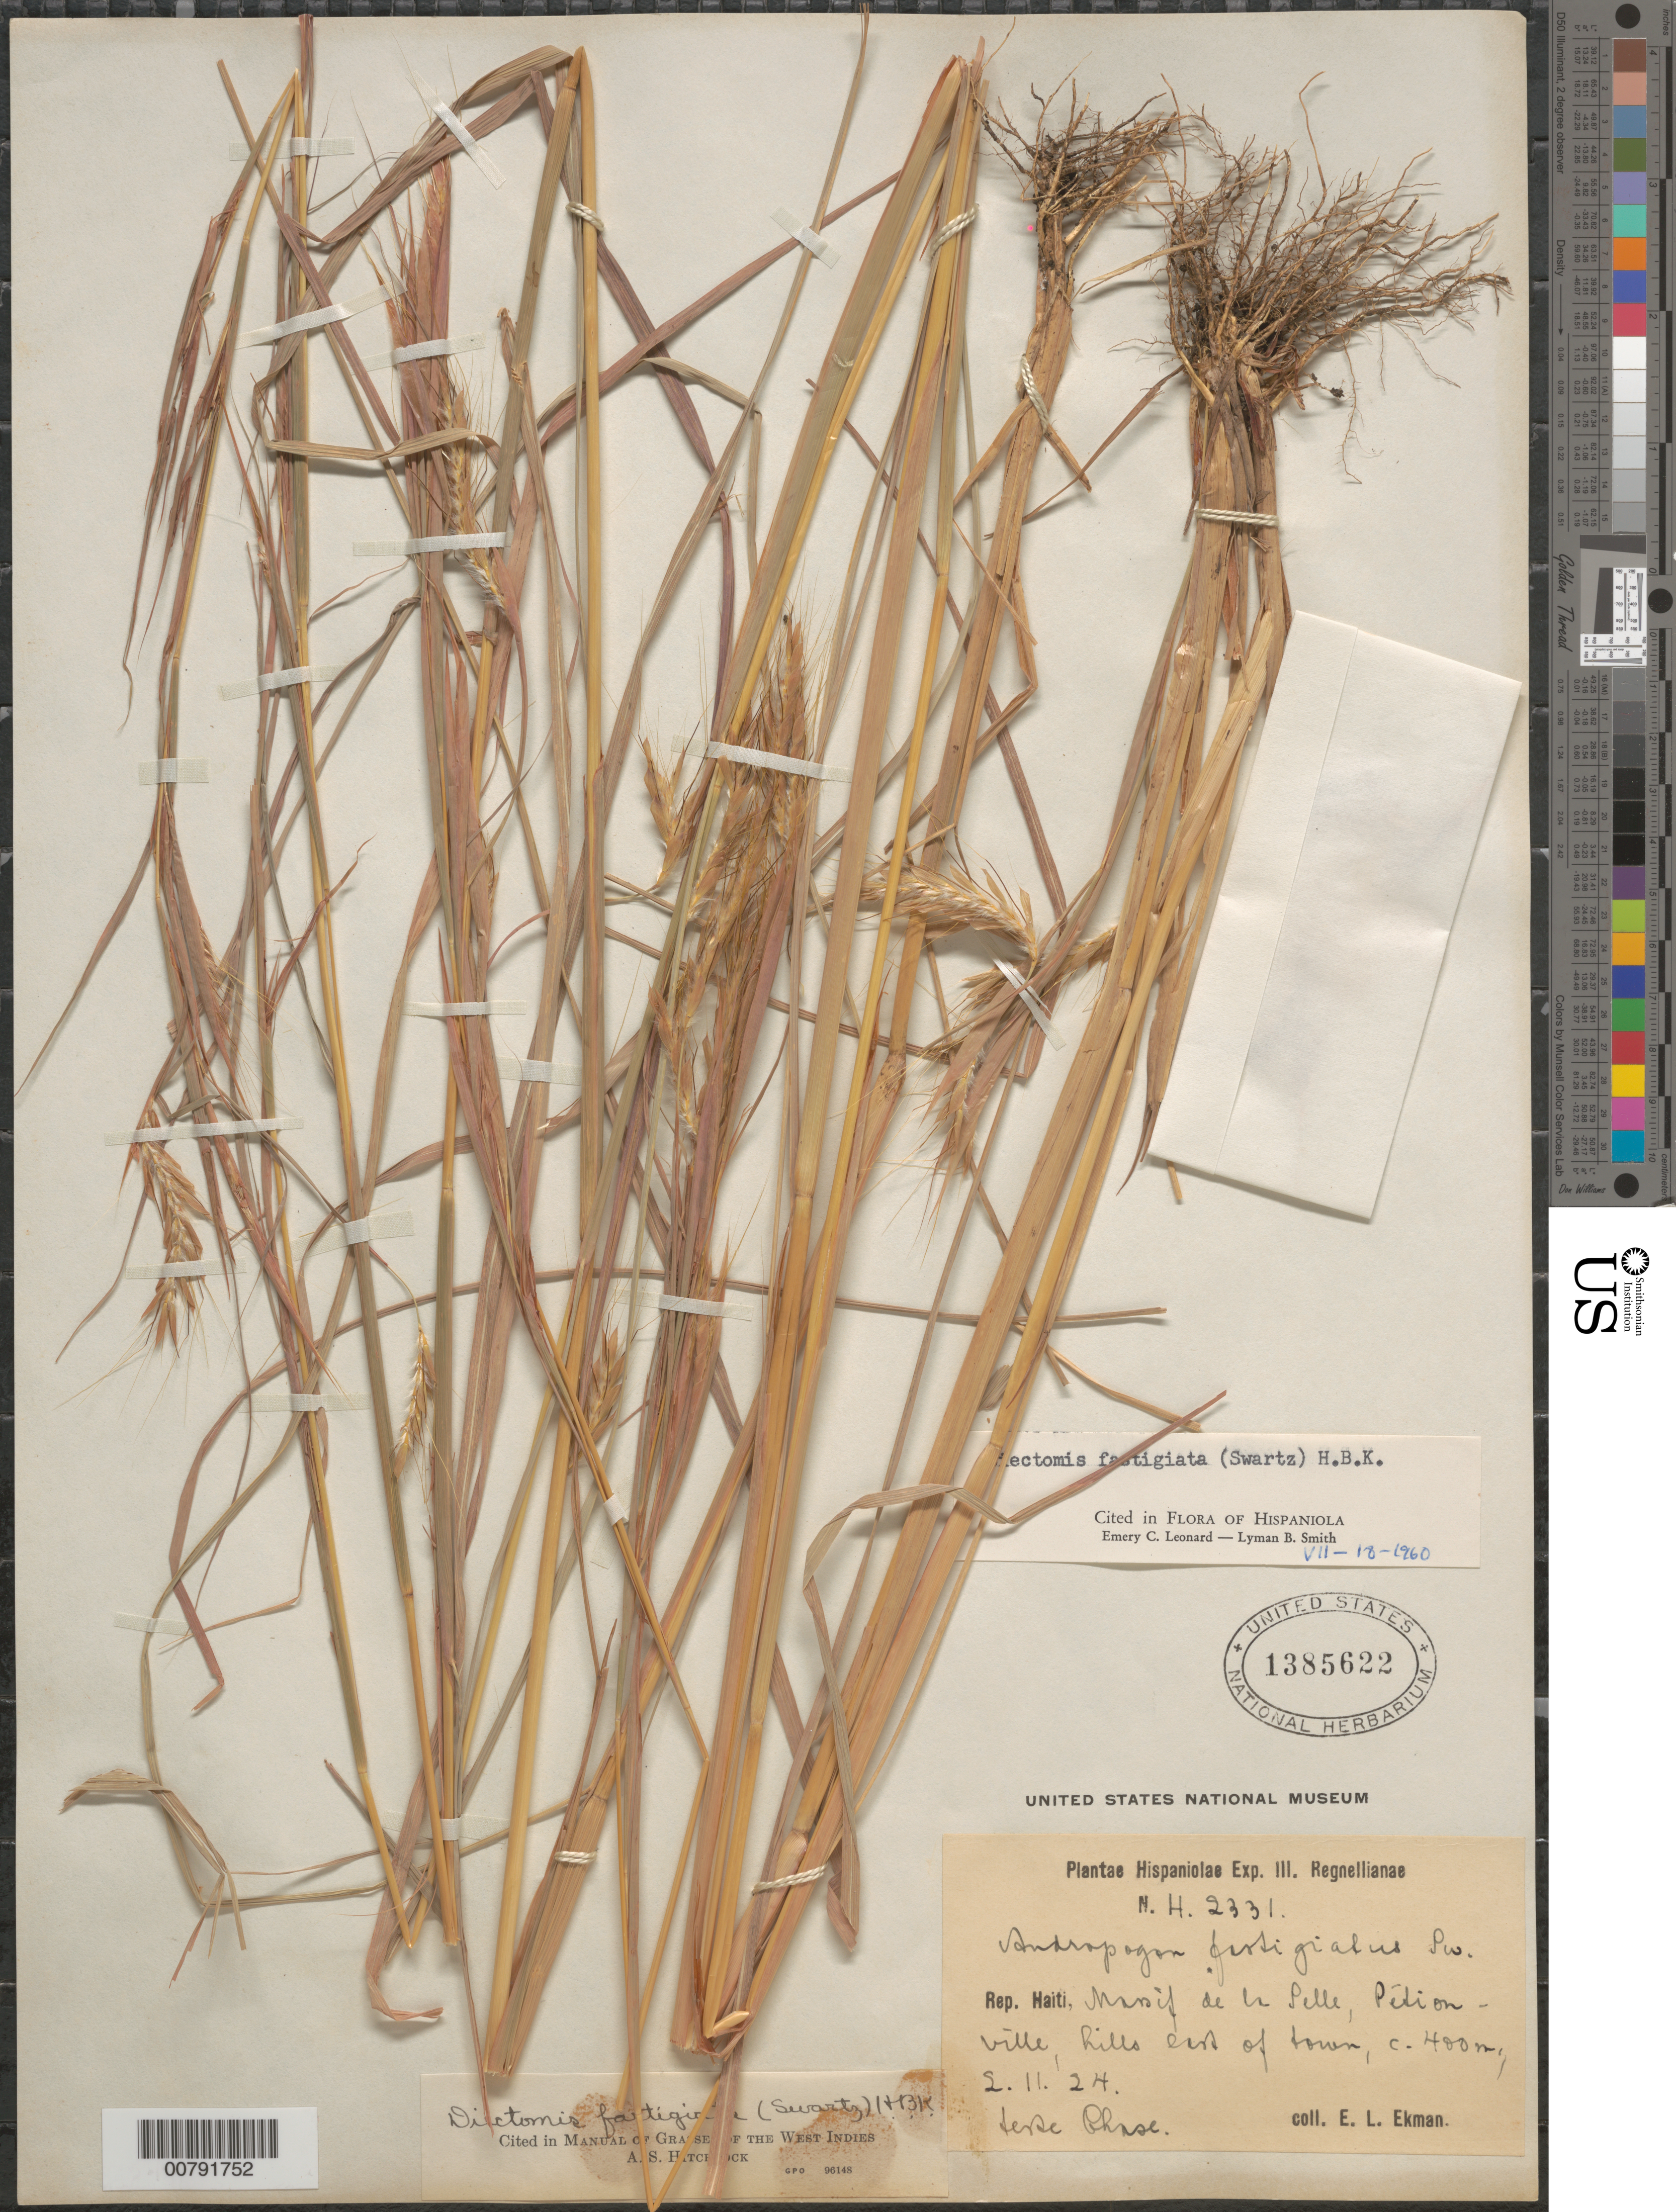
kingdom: Plantae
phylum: Tracheophyta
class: Liliopsida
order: Poales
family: Poaceae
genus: Andropogon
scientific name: Andropogon fastigiatus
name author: Sw.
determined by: Leonard, E. C.; Smith, L. B.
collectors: E. L. Ekman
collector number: H 2331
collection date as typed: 02 Nov 1924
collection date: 1924-11-02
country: Haiti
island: Hispaniola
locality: Massif de la Selle, Pétionville, E of town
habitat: Hills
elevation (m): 400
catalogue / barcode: US 1385622